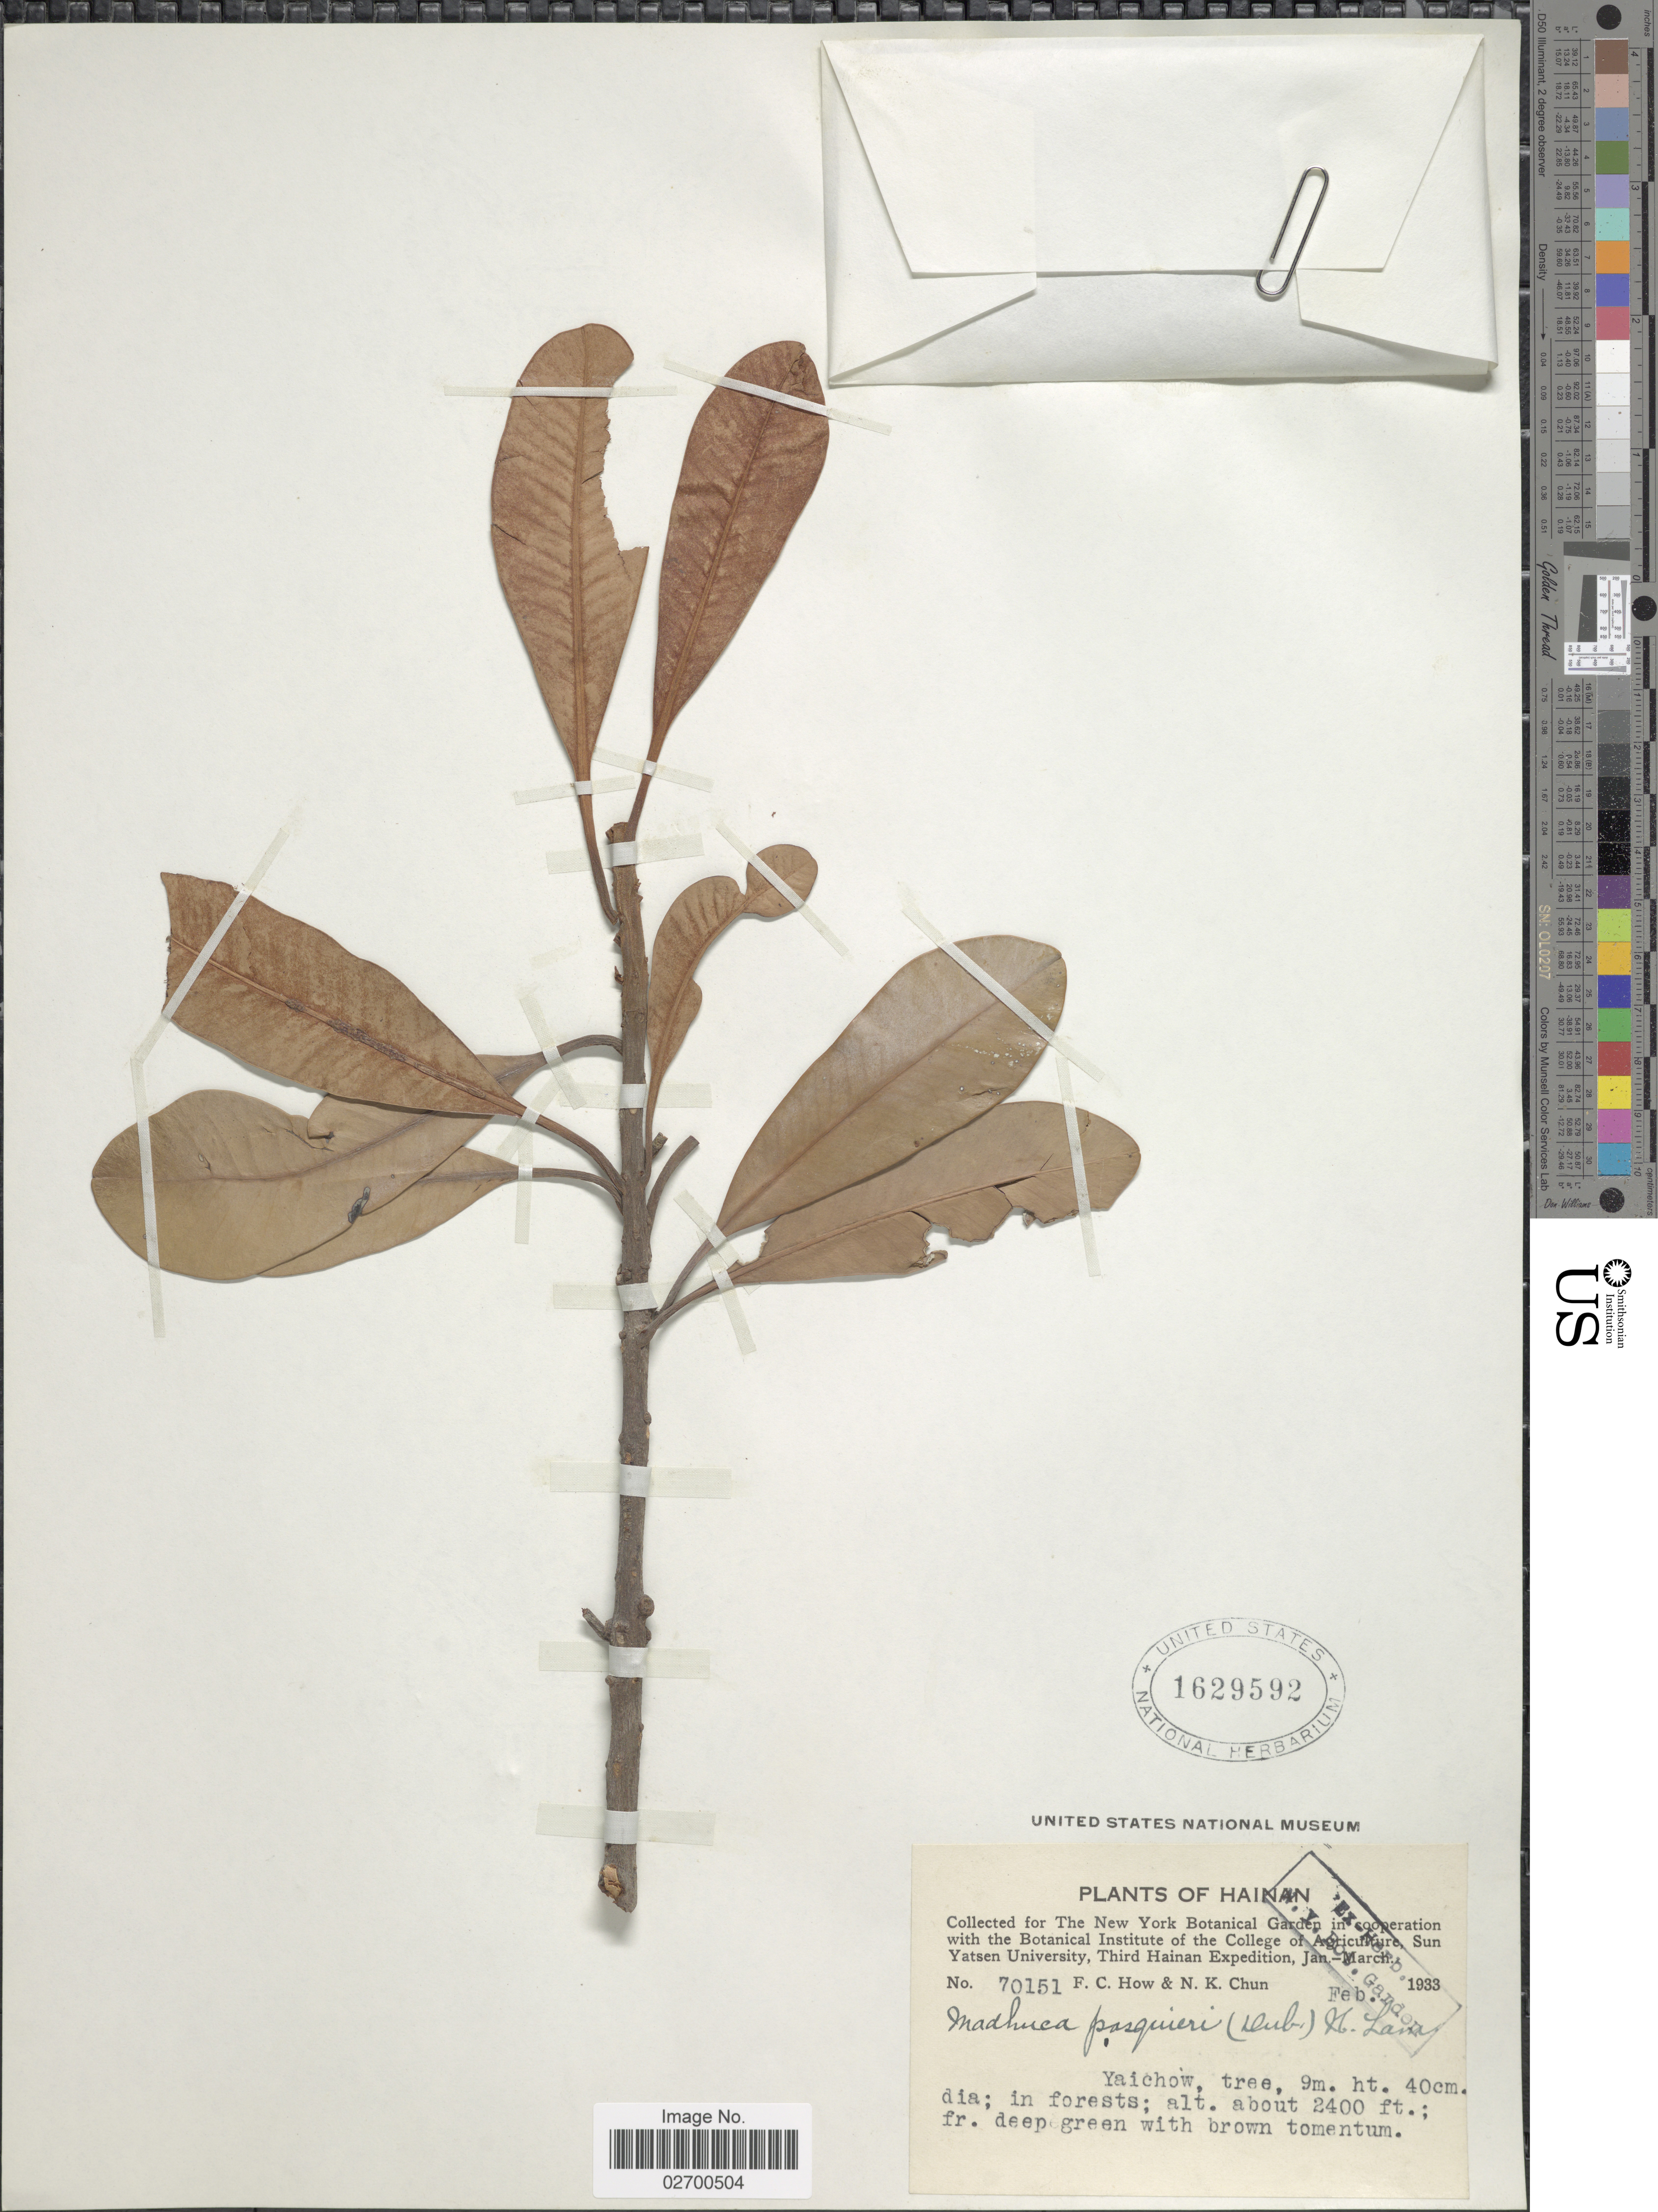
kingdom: Plantae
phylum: Tracheophyta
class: Magnoliopsida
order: Ericales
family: Sapotaceae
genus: Madhuca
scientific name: Madhuca pasquieri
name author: (Dubard) H.J. Lam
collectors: F. C. How & N. K. Chun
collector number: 70151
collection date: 1933-02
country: China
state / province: Hainan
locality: Yaichow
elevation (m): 732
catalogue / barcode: US 1629592